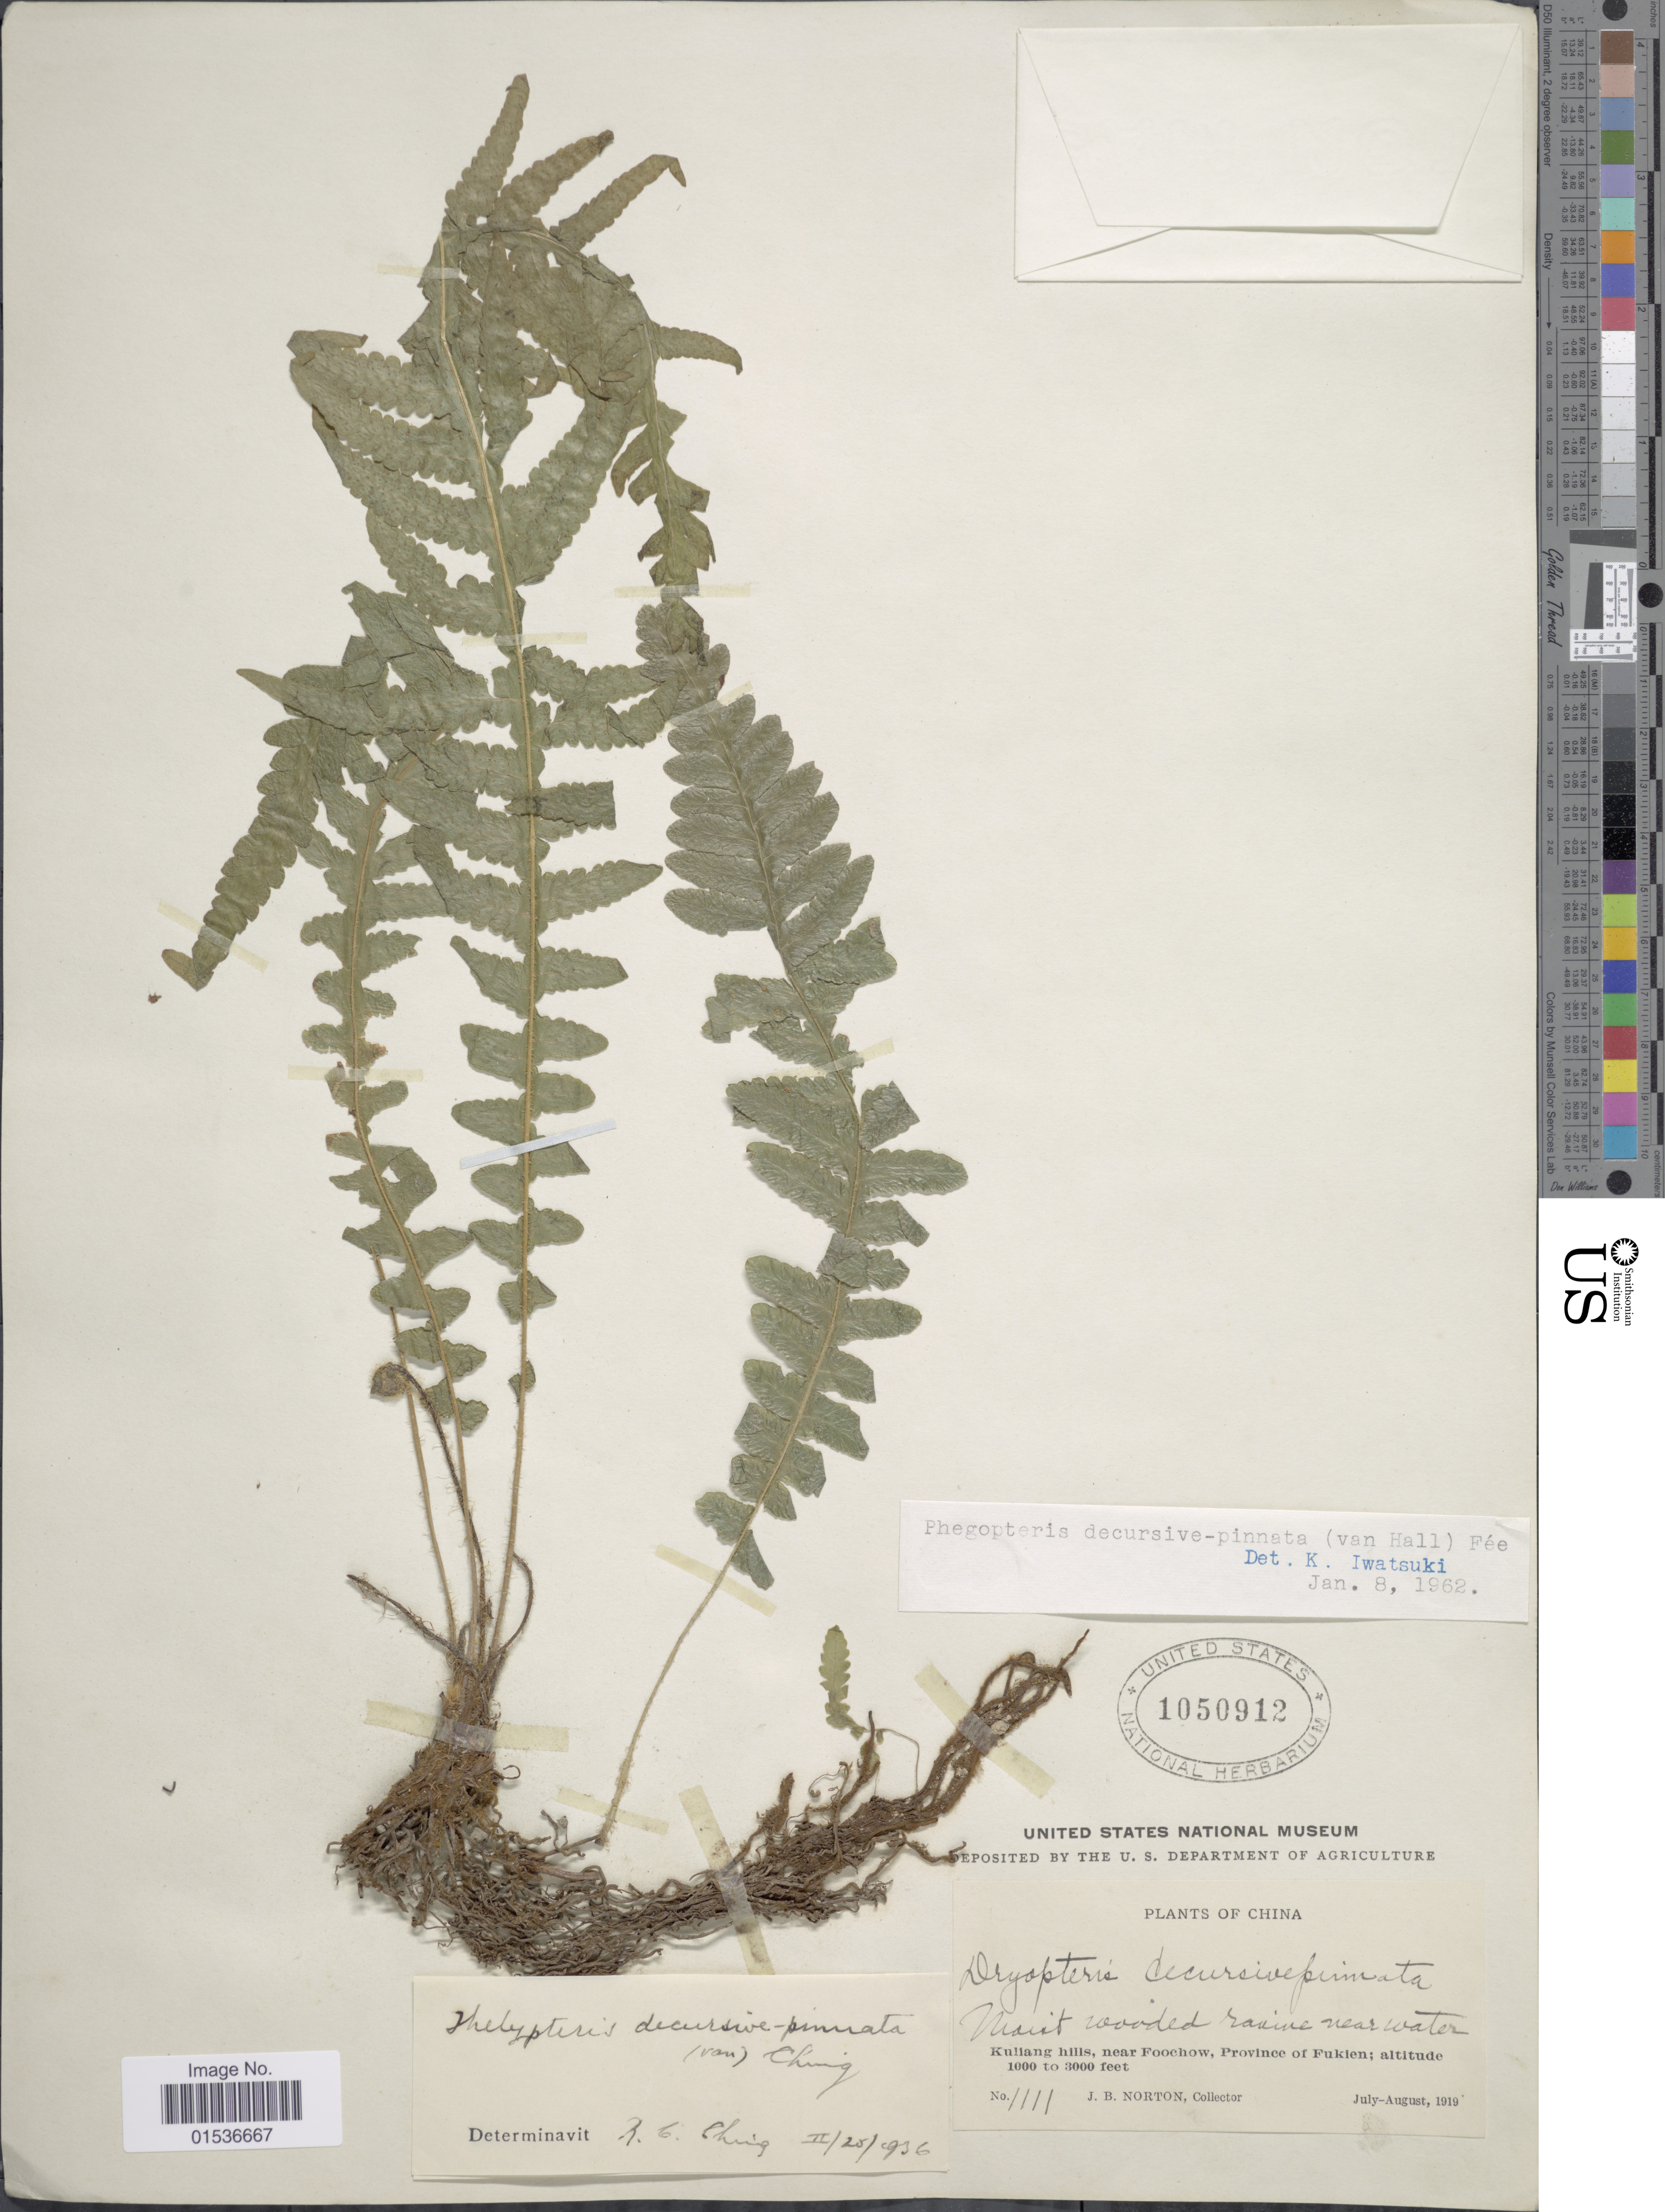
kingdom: Plantae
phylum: Tracheophyta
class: Polypodiopsida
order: Polypodiales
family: Thelypteridaceae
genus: Phegopteris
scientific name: Phegopteris decursivepinnata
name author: (H.C. Hall) Fée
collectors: J. B. Norton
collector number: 1111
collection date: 1919-07/1919-08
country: China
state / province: Fujian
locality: China, Kuliang hills, near Foochow, Province of Fukien.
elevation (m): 305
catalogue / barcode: US 1050912